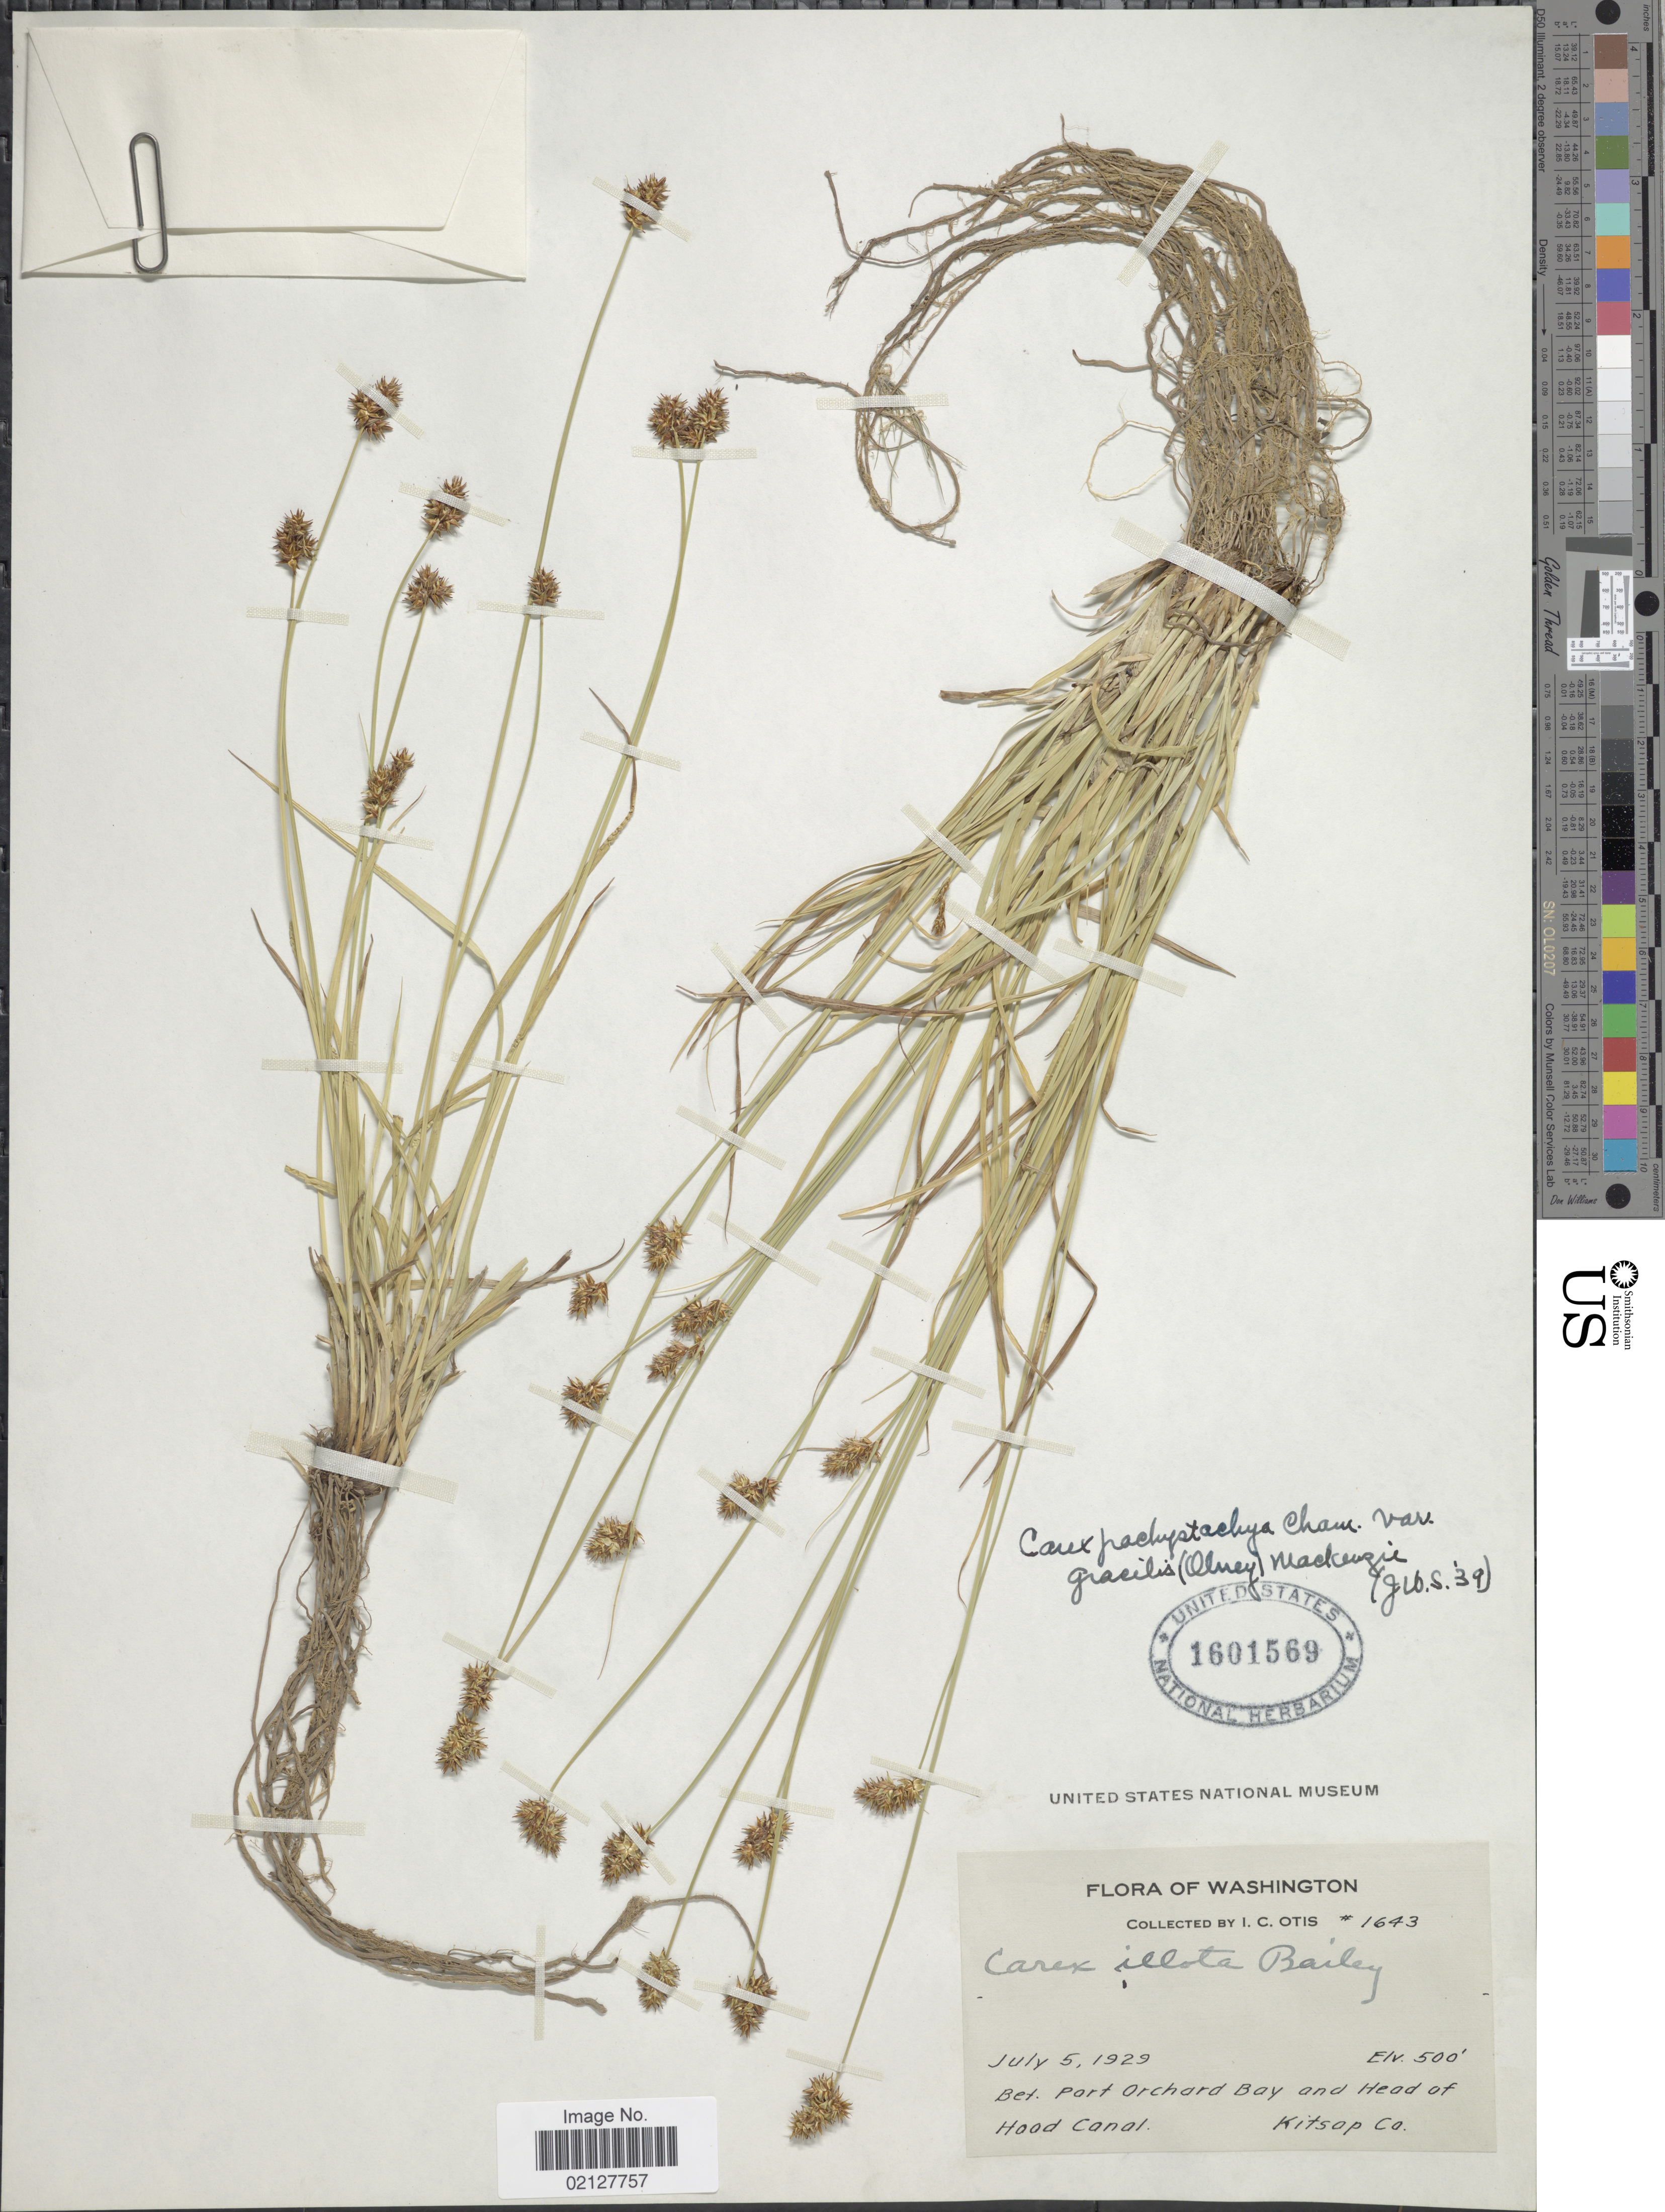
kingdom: Plantae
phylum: Tracheophyta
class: Liliopsida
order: Poales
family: Cyperaceae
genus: Carex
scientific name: Carex pachystachya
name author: Cham. ex Steud.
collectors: I. C. Otis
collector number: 1643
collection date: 1929-07-05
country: United States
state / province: Washington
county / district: Kitsap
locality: Bet. Port Orchard Bay and Head of Hood Canal, Kitsap Co.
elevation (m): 152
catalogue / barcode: US 1601569